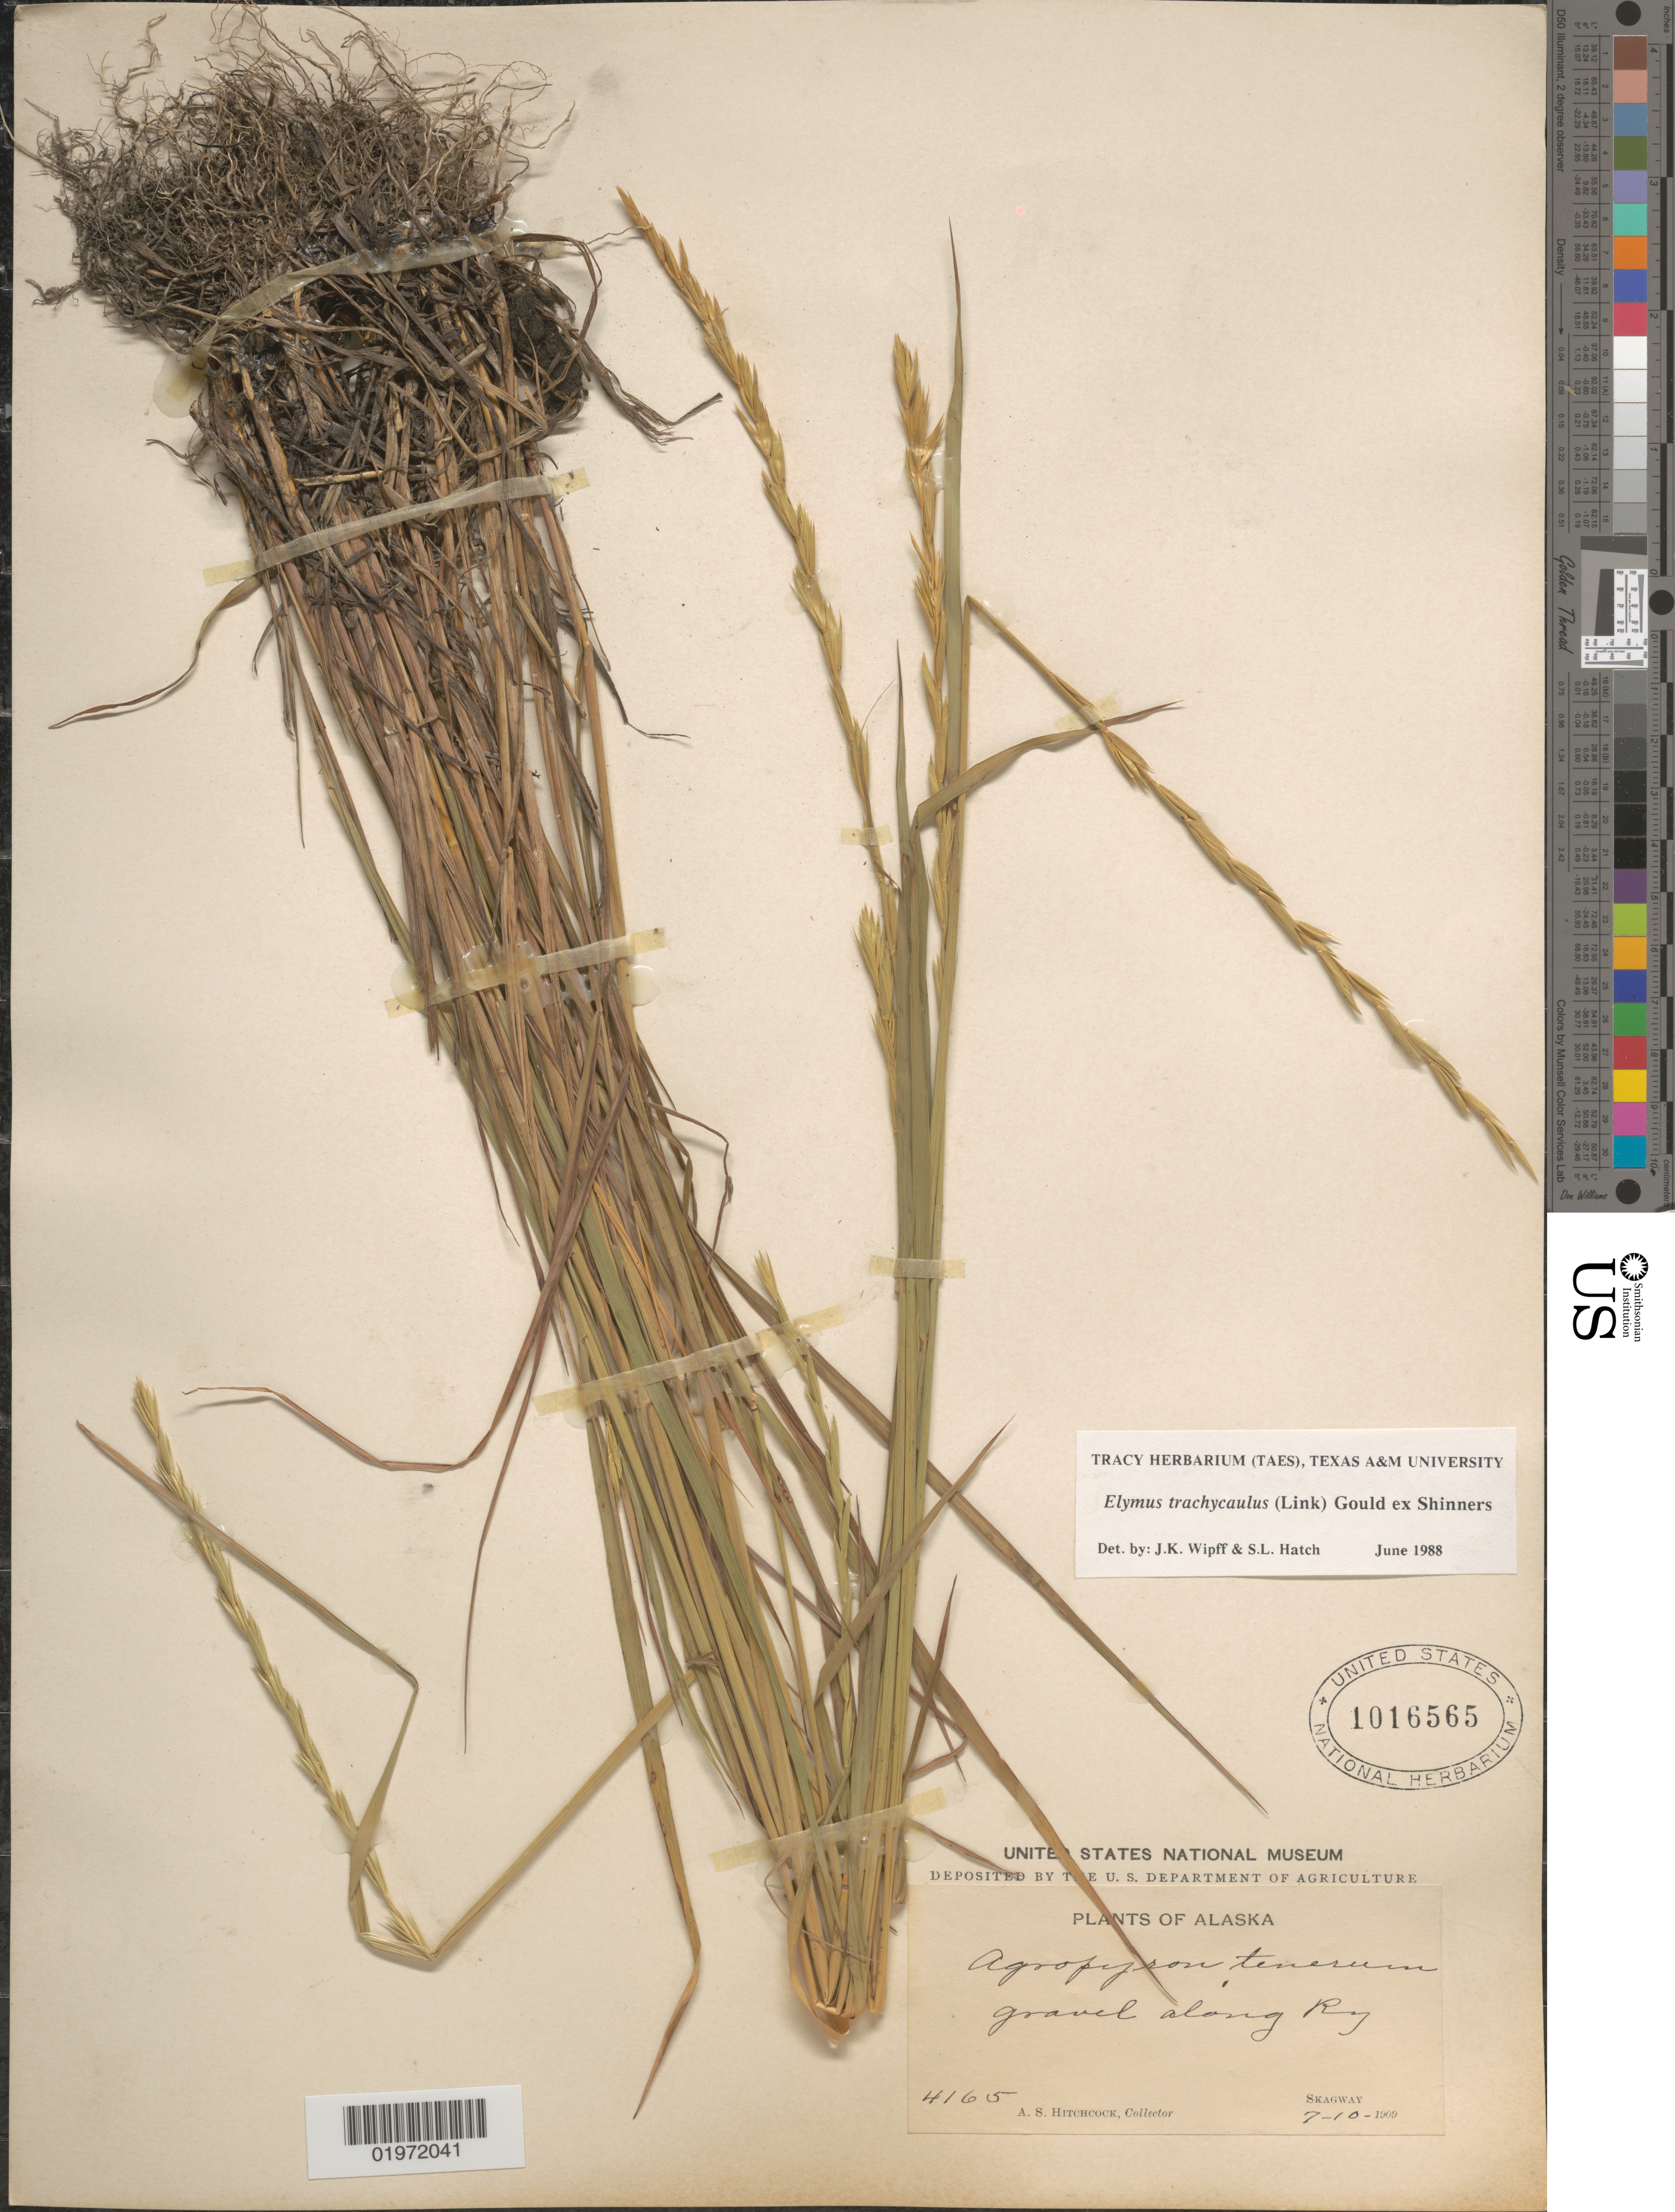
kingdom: Plantae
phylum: Tracheophyta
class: Liliopsida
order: Poales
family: Poaceae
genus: Elymus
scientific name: Elymus trachycaulus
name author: (Link) Gould ex Shinners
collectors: A. S. Hitchcock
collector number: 4165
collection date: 1909-07-10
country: United States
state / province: Alaska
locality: Gravel along Ry. Skagway.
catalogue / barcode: US 1016565